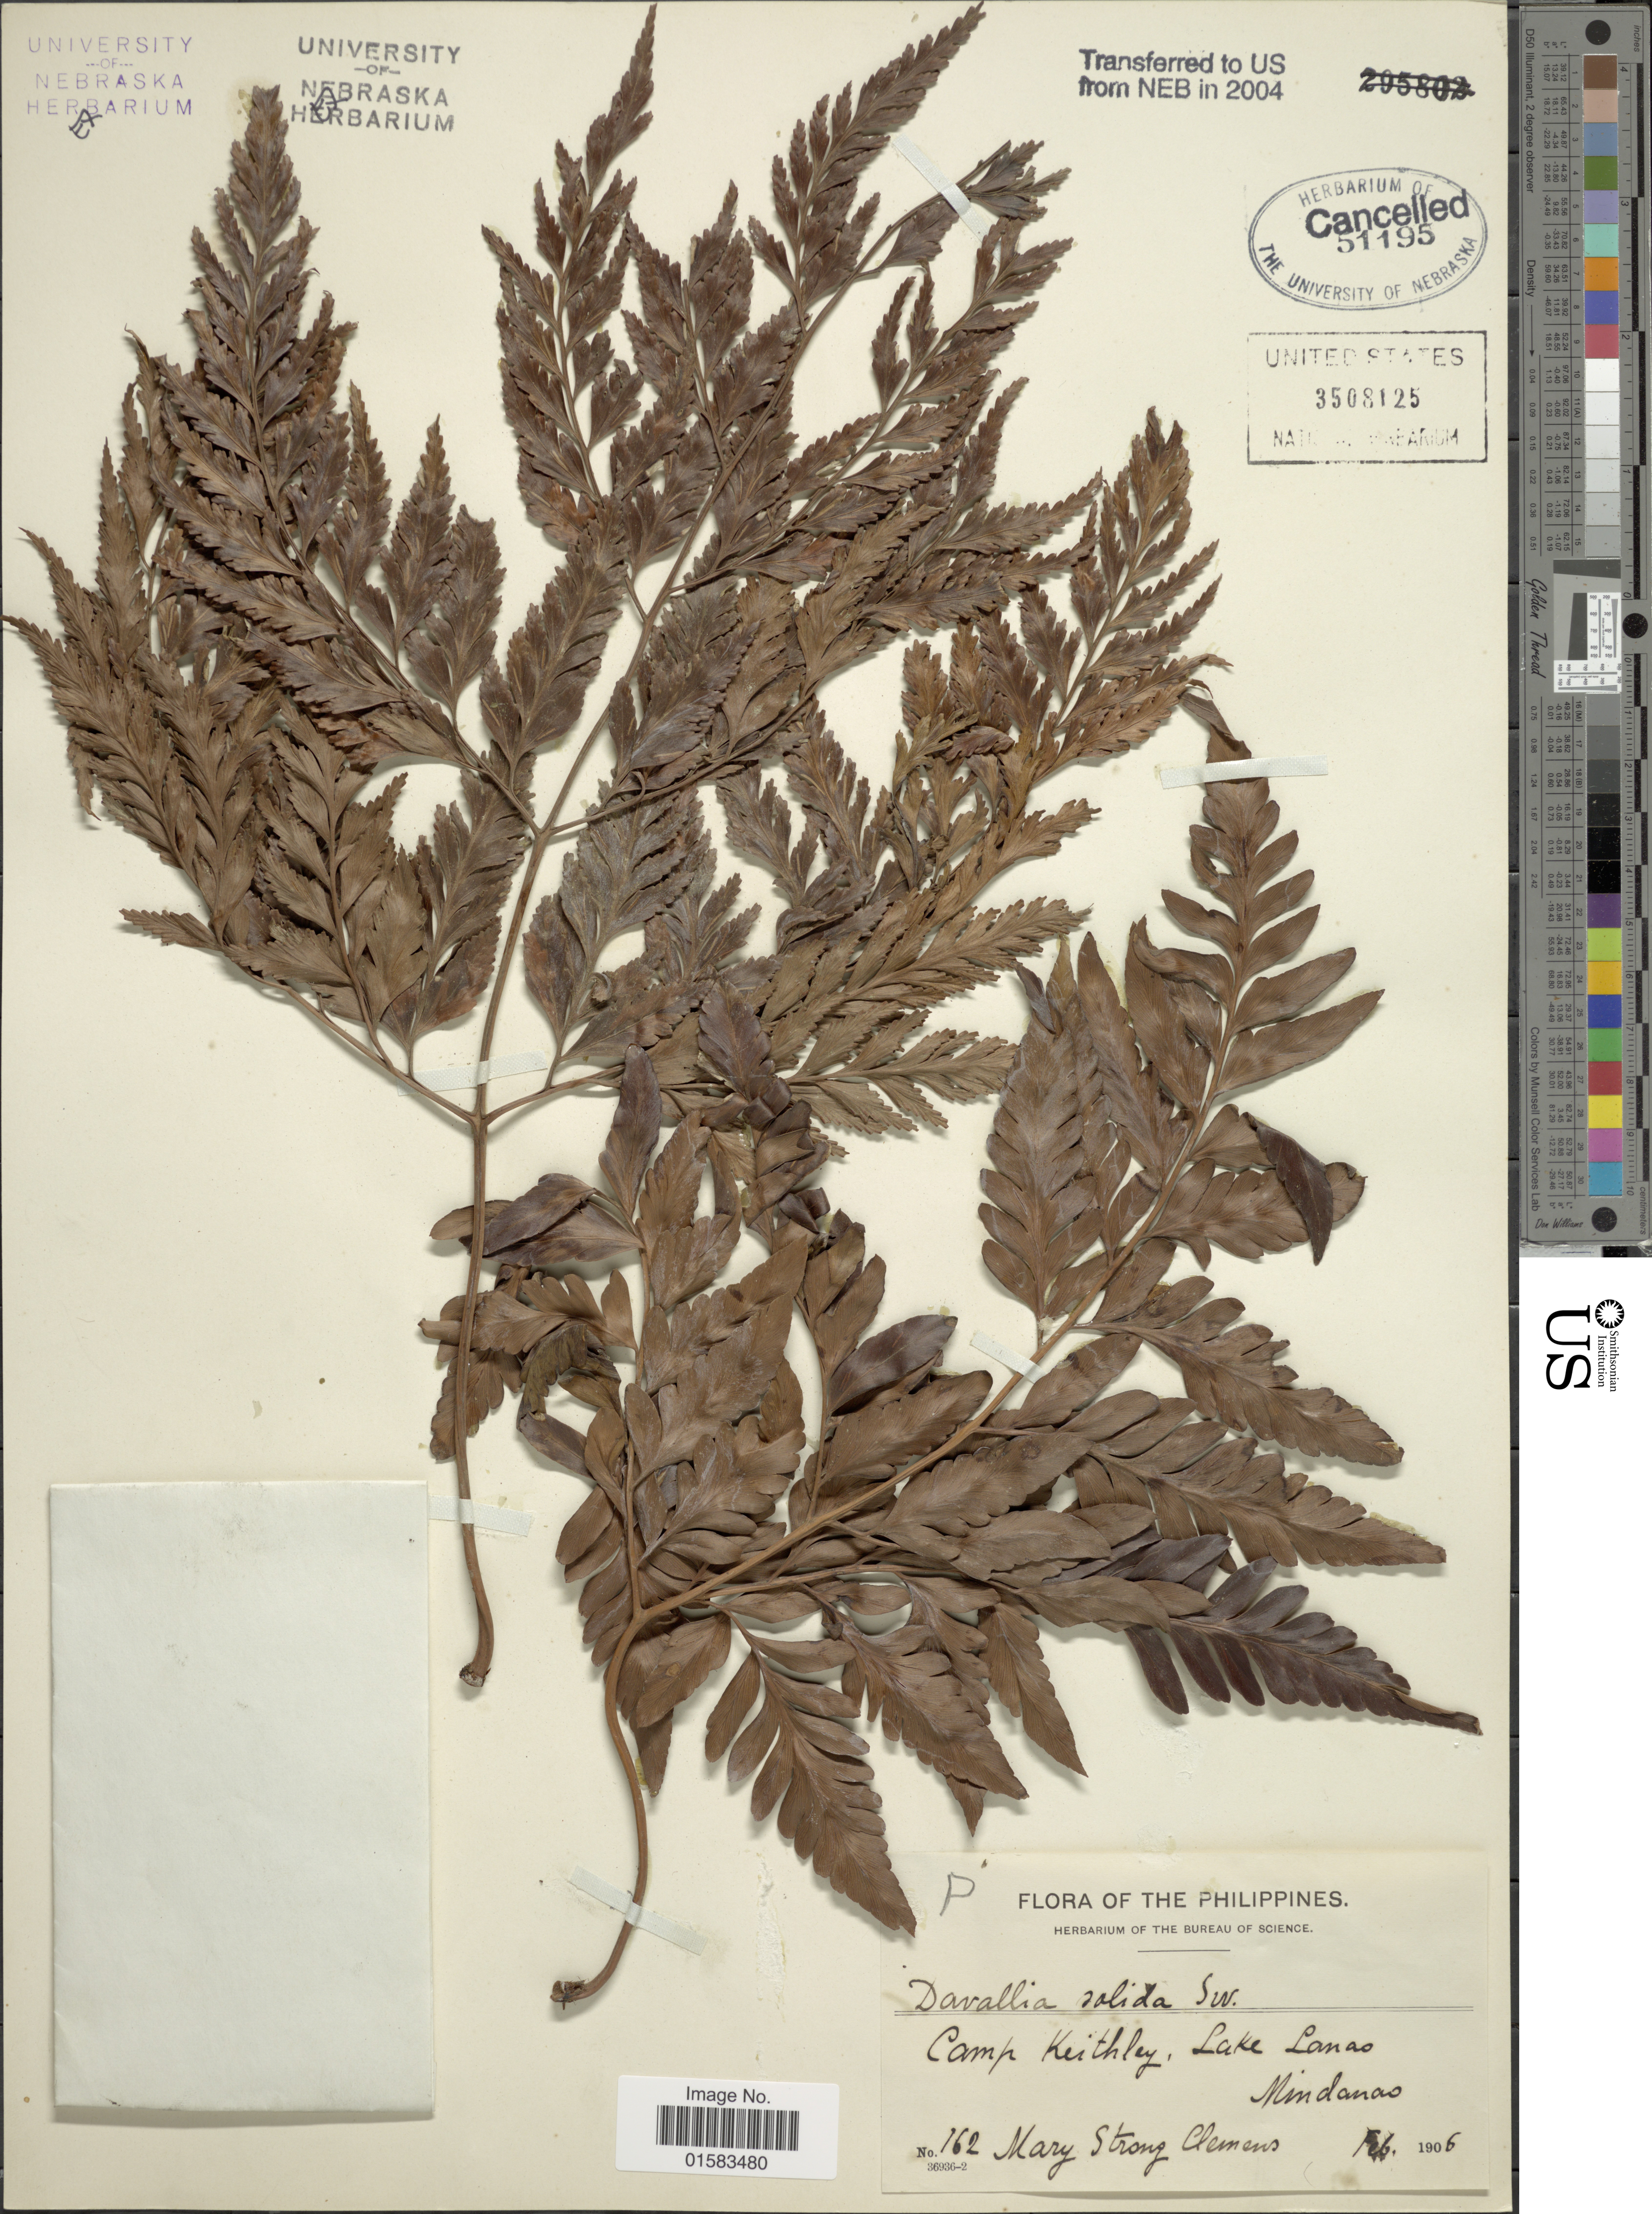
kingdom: Plantae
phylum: Tracheophyta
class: Polypodiopsida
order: Polypodiales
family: Davalliaceae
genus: Davallia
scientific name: Davallia solida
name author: (G. Forst.) Sw.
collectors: M. S. Clemens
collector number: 162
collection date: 1906-02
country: Philippines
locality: Camp Keithley, Lake Lanao, Mindanao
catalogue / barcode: US 3508125